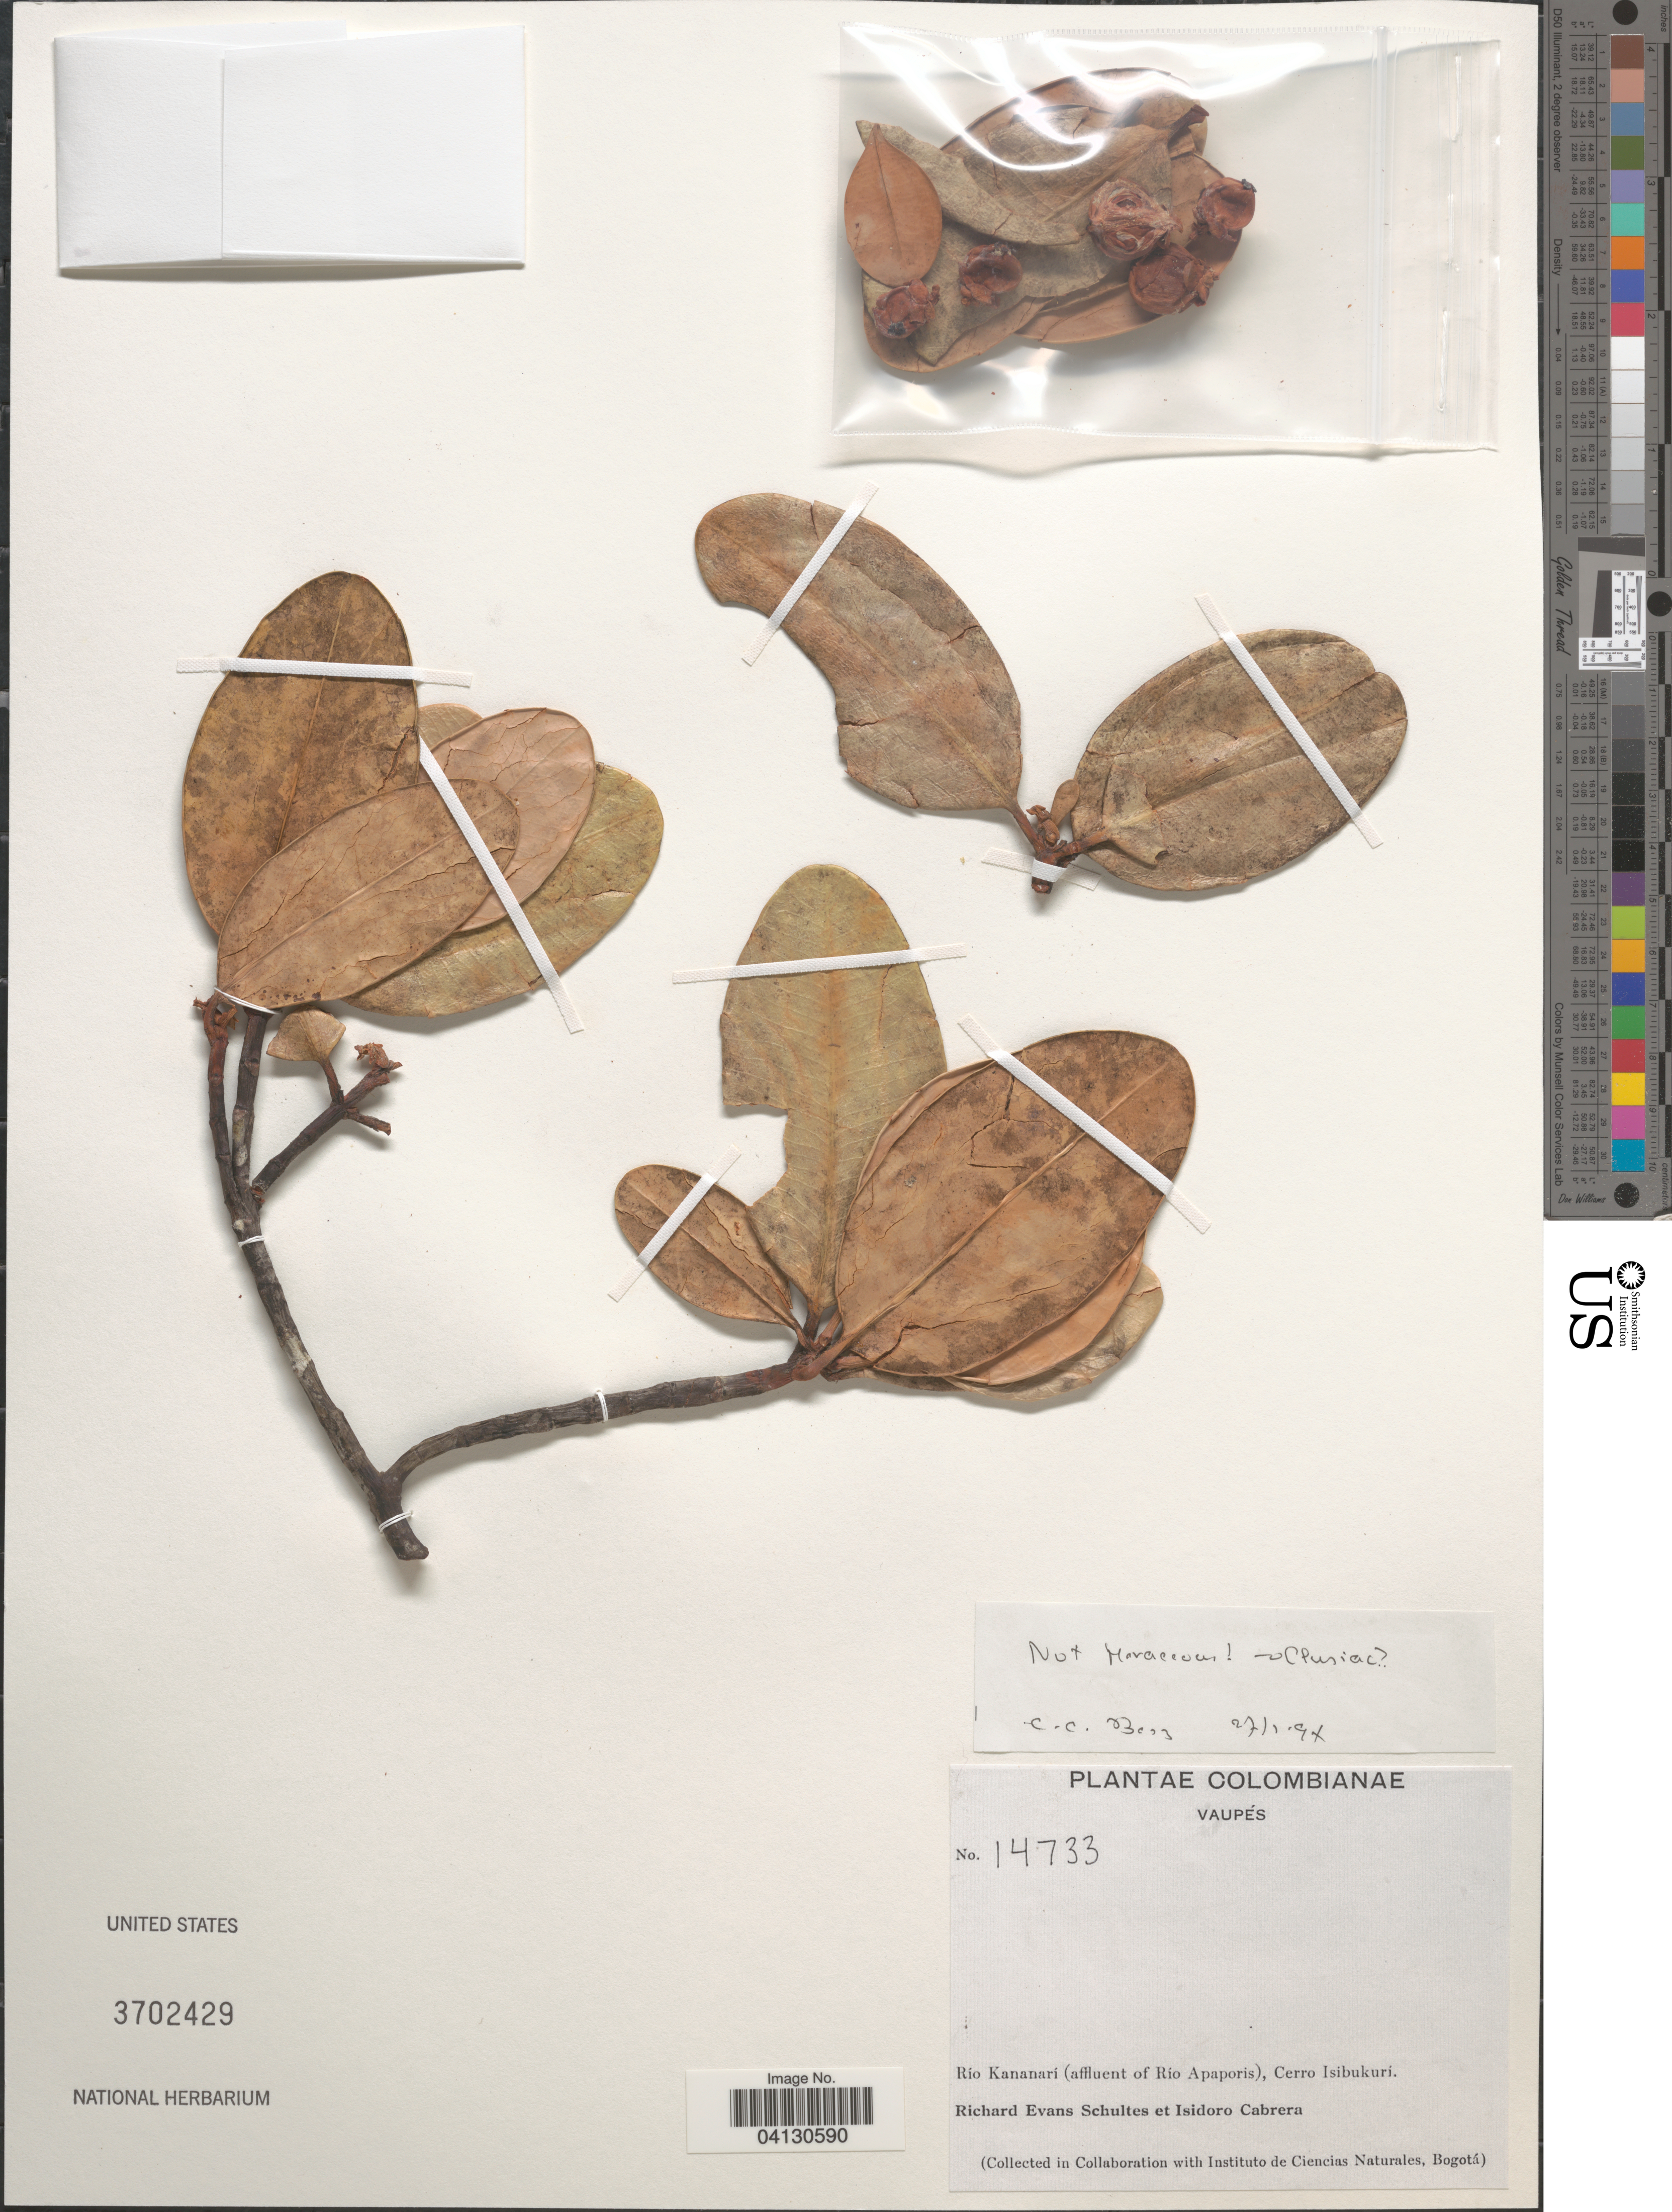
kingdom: Plantae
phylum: Tracheophyta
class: Magnoliopsida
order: Malpighiales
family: Clusiaceae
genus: Clusia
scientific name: Clusia sp.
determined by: Barbosa-Silva, R. G.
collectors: R. E. Schultes & I. Cabrera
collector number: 14733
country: Colombia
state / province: Vaupés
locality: Río Kananarí (affluent of Río Apaporis), Cerro Isibukurí.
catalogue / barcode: US 3702429